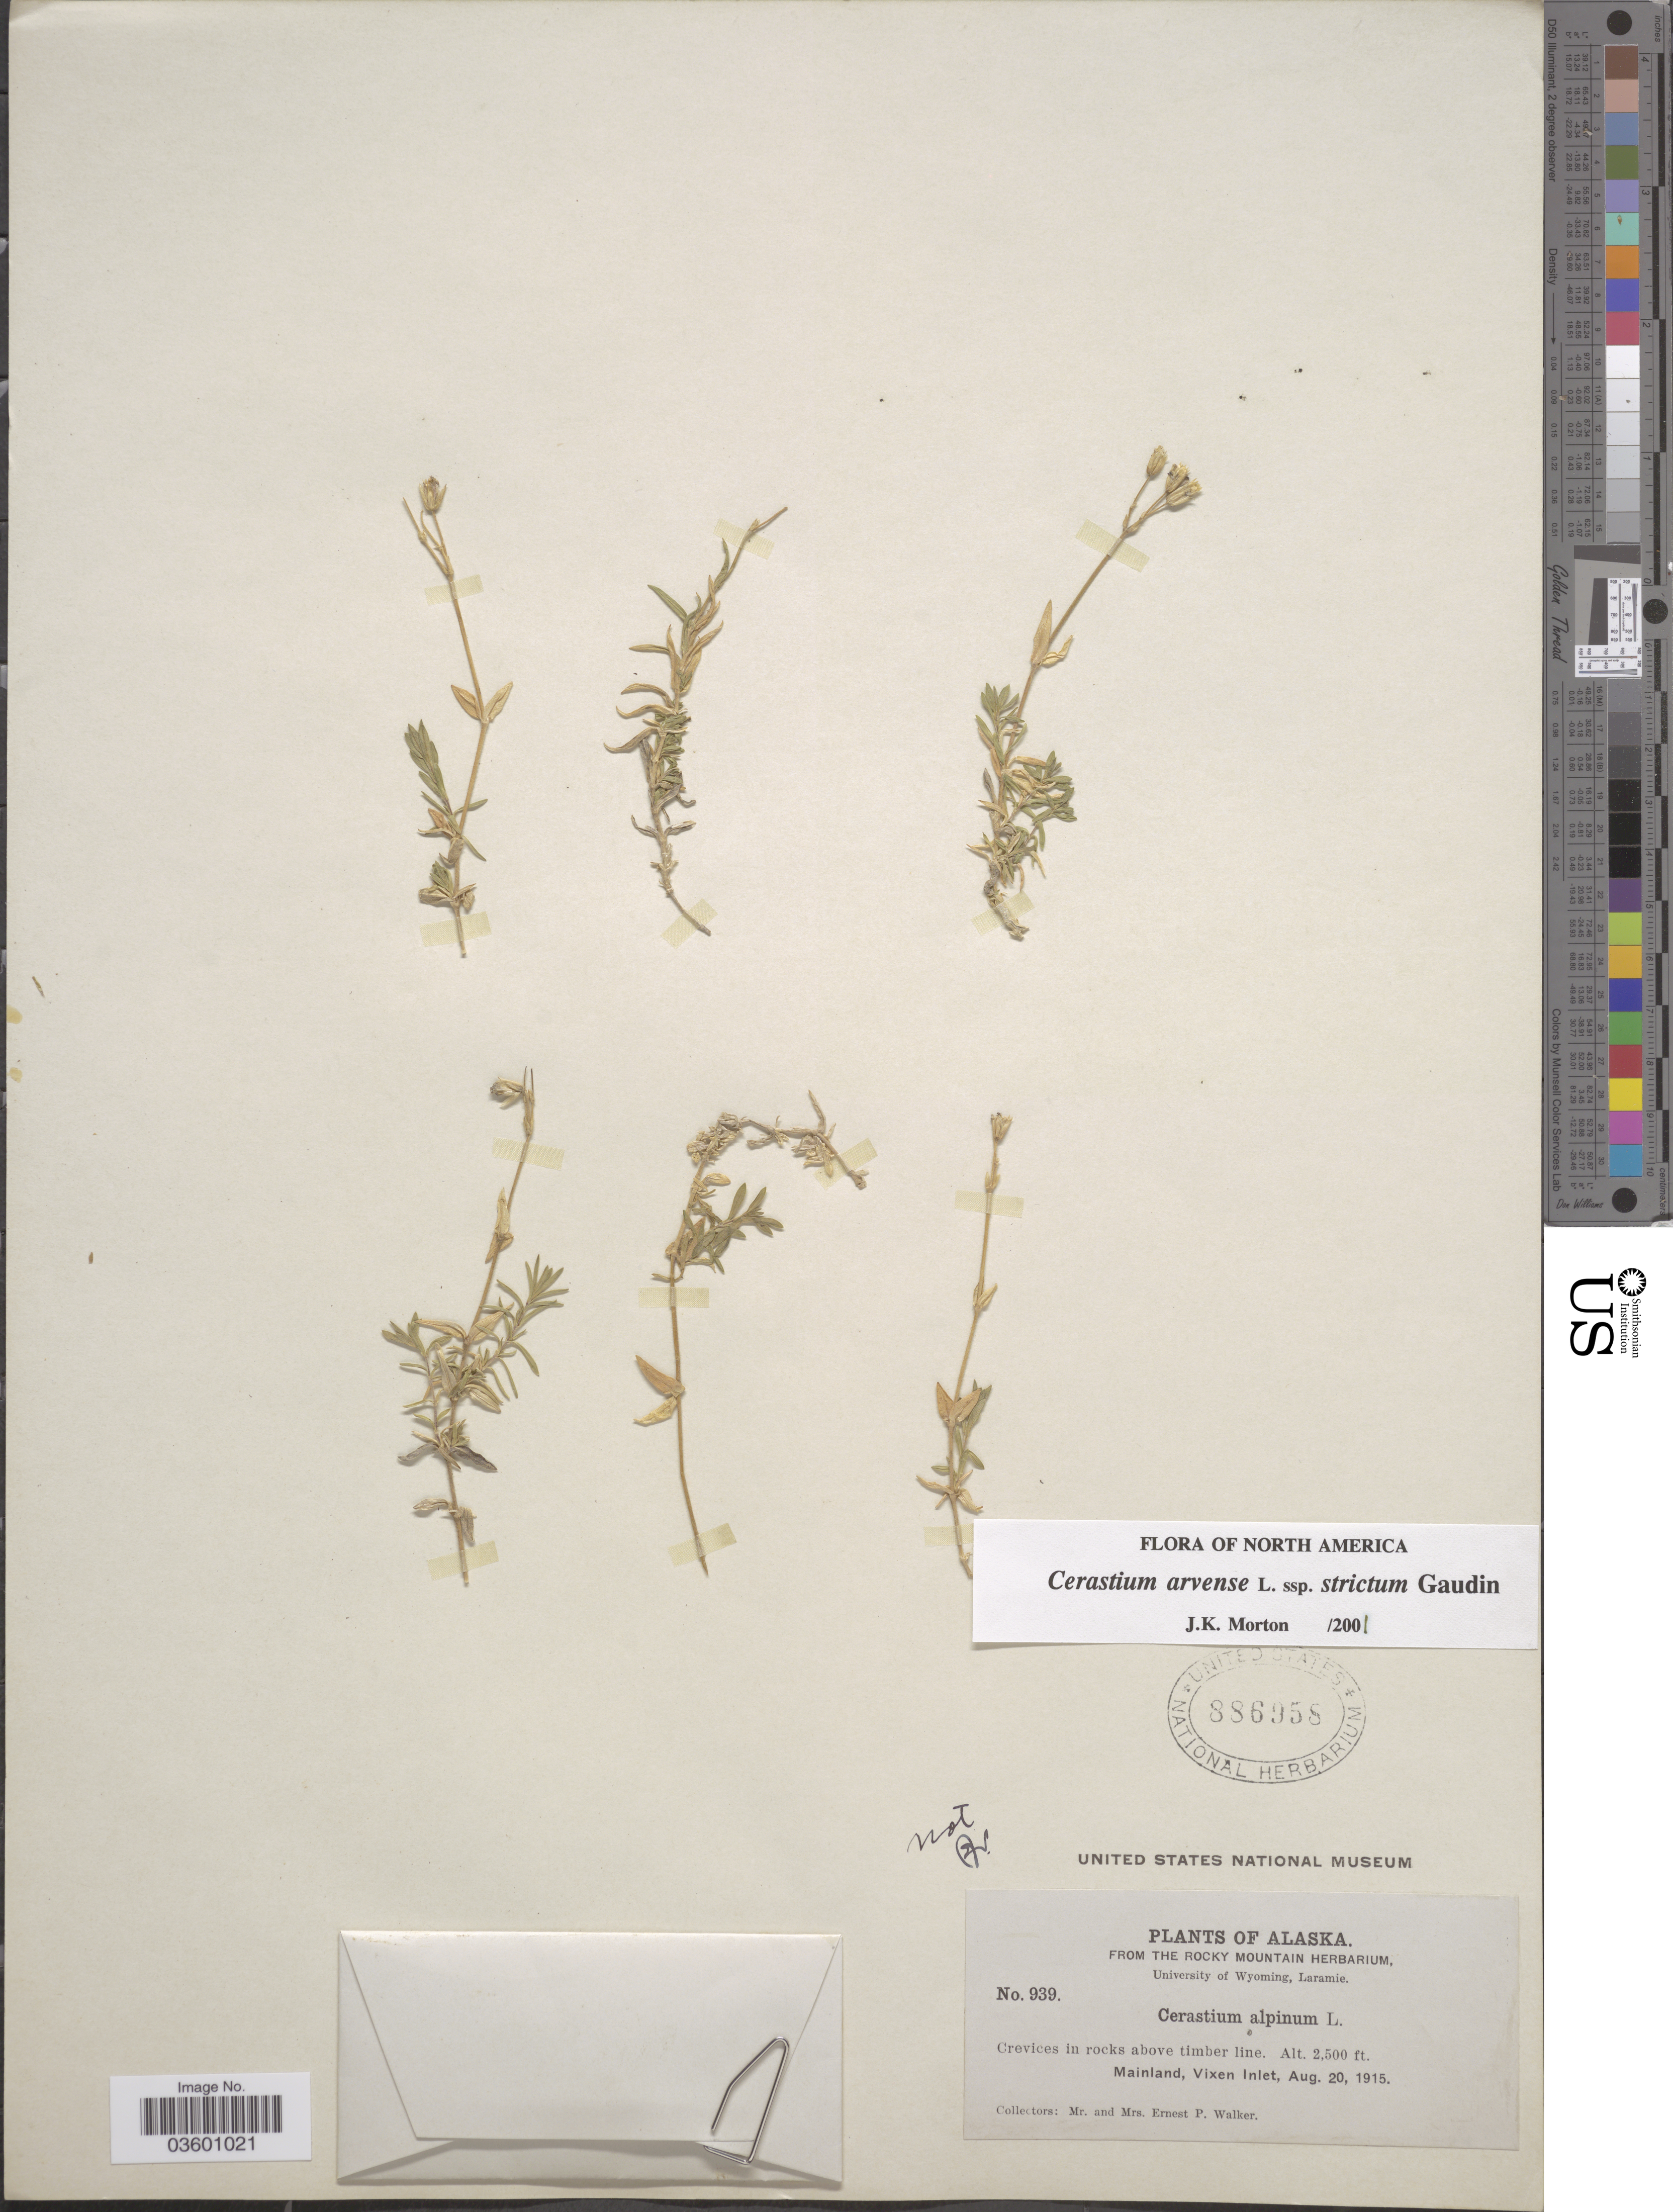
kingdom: Plantae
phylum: Tracheophyta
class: Magnoliopsida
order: Caryophyllales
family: Caryophyllaceae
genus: Cerastium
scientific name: Cerastium arvense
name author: L.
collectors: E. P. Walker & E. Walker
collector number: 939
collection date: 1915-08-20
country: United States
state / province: Alaska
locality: Mainland, Vixen Inlet.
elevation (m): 762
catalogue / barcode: US 886958